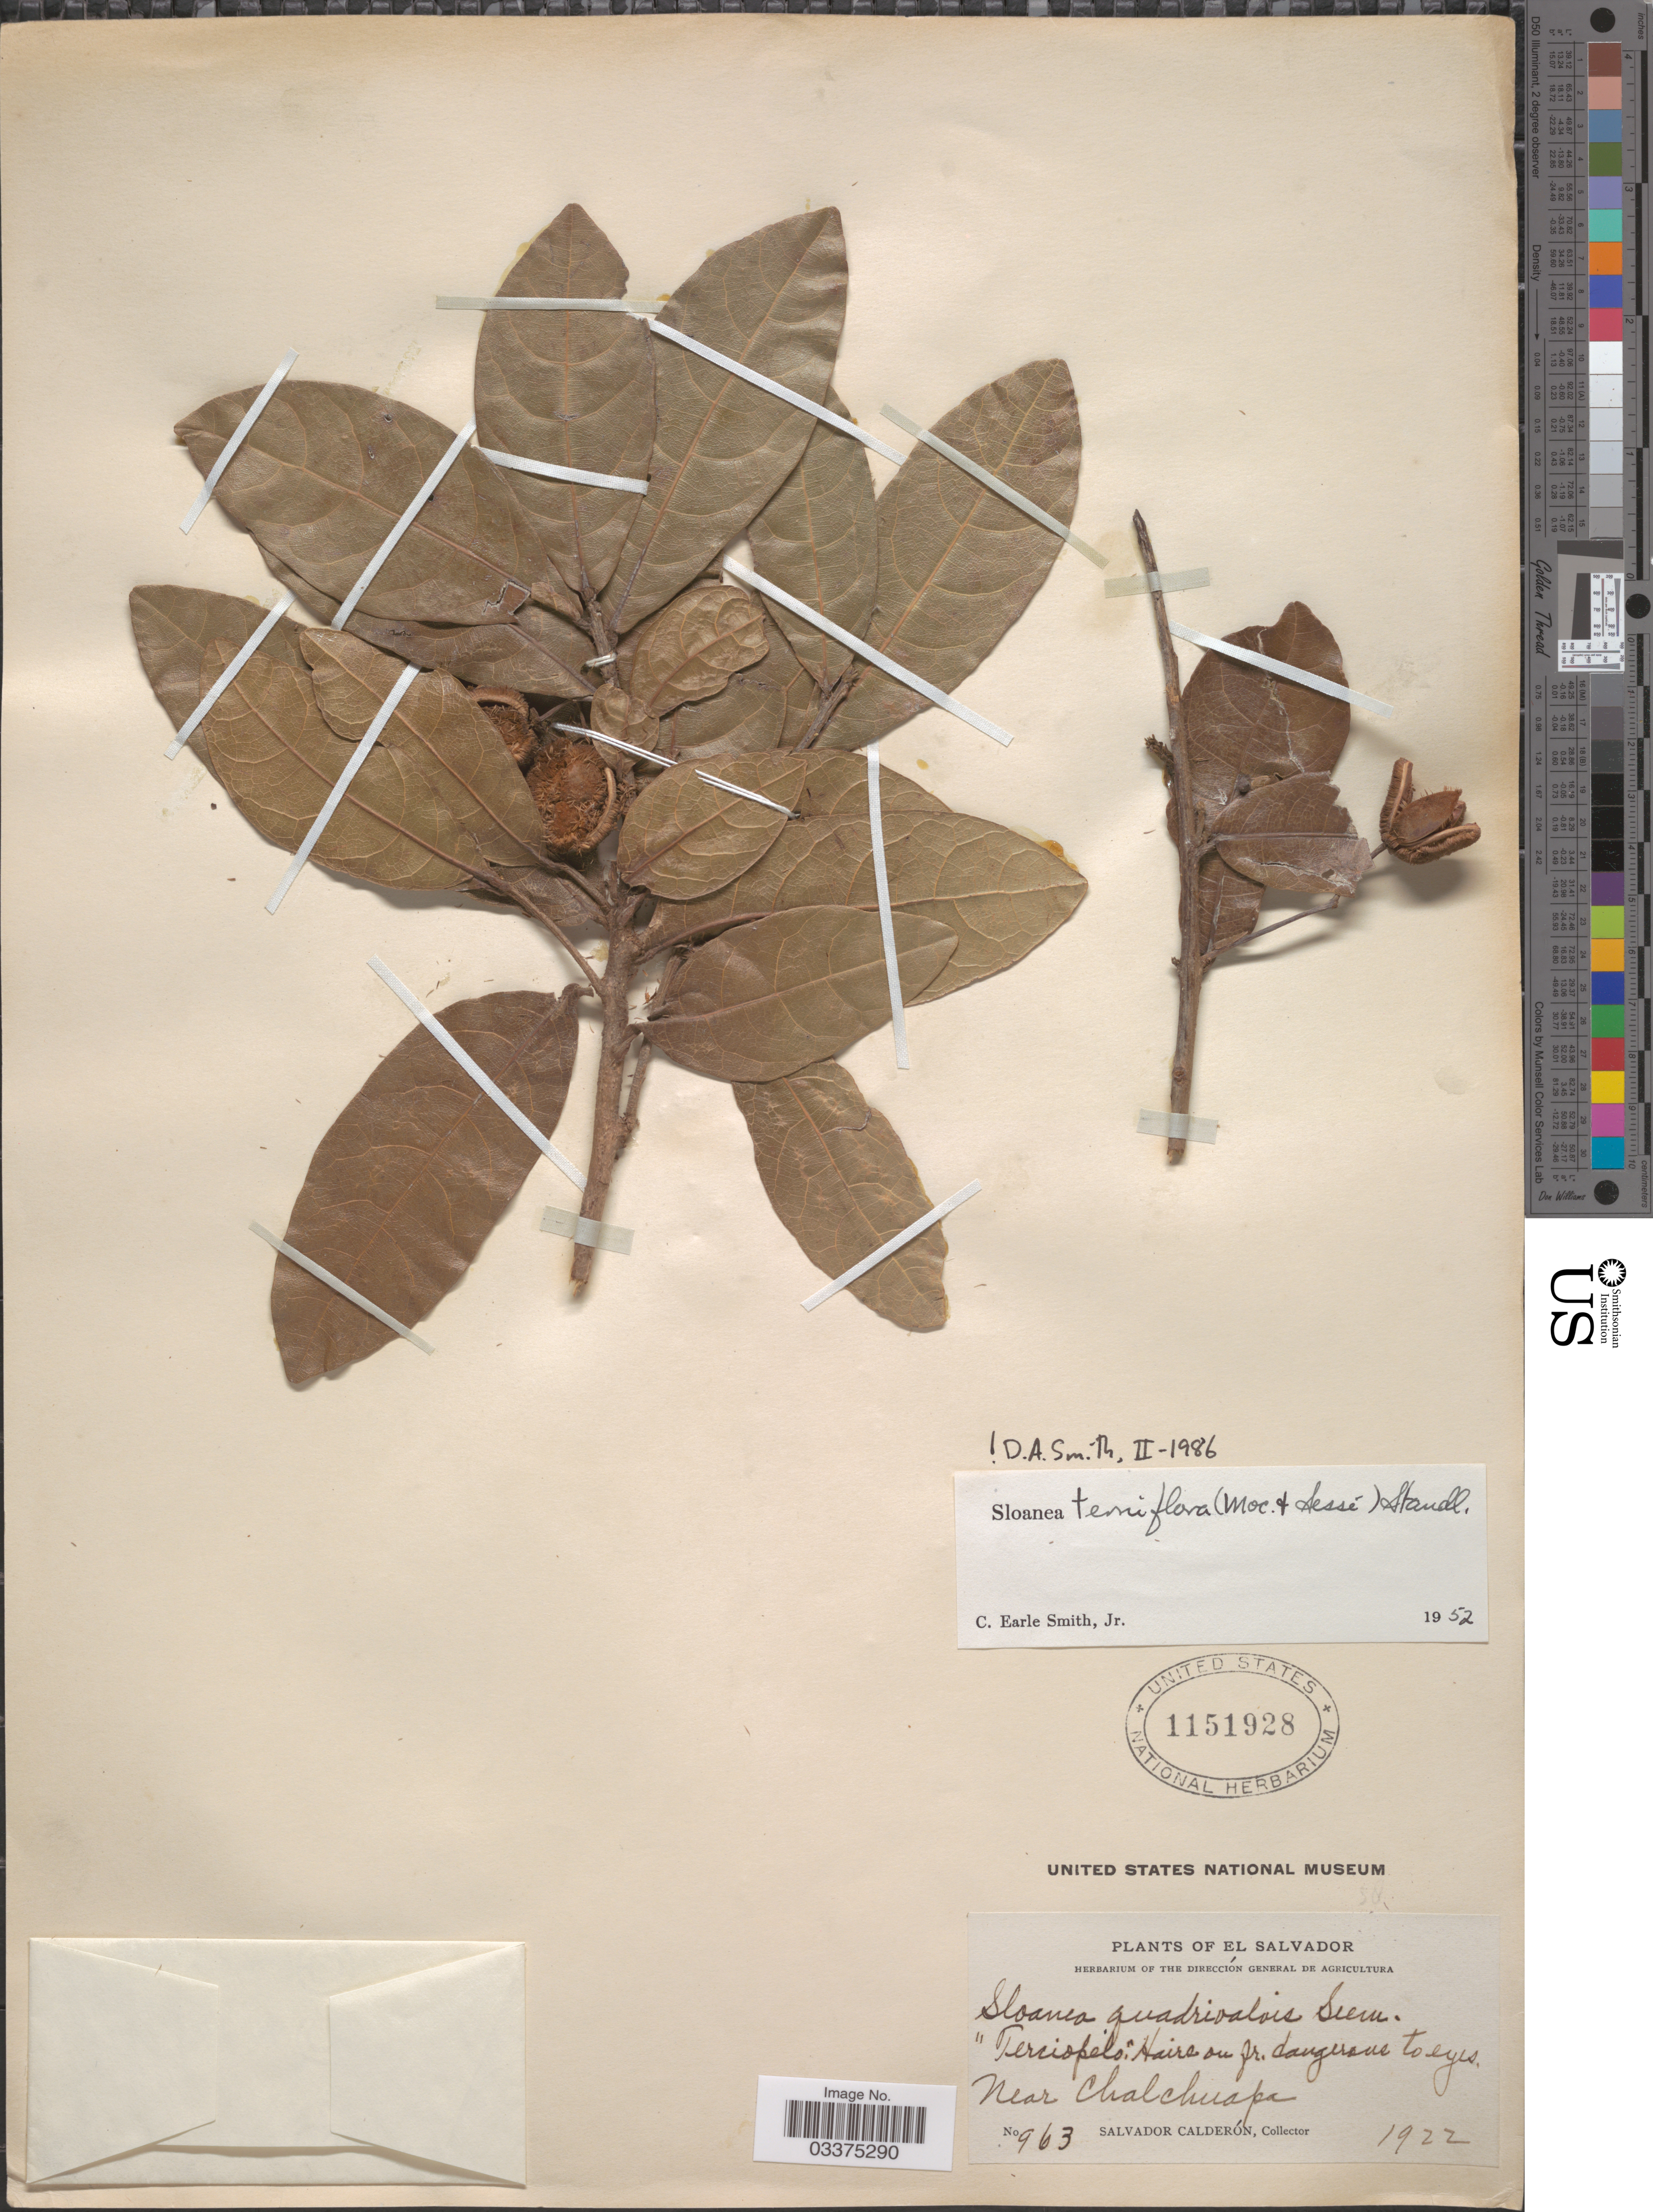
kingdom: Plantae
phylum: Tracheophyta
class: Magnoliopsida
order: Oxalidales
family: Elaeocarpaceae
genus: Sloanea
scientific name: Sloanea terniflora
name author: (Moc. & Sessé ex DC.) Standl.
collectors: S. Calderón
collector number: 963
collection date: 1922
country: El Salvador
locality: Near Chalchuapa.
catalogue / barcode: US 1151928